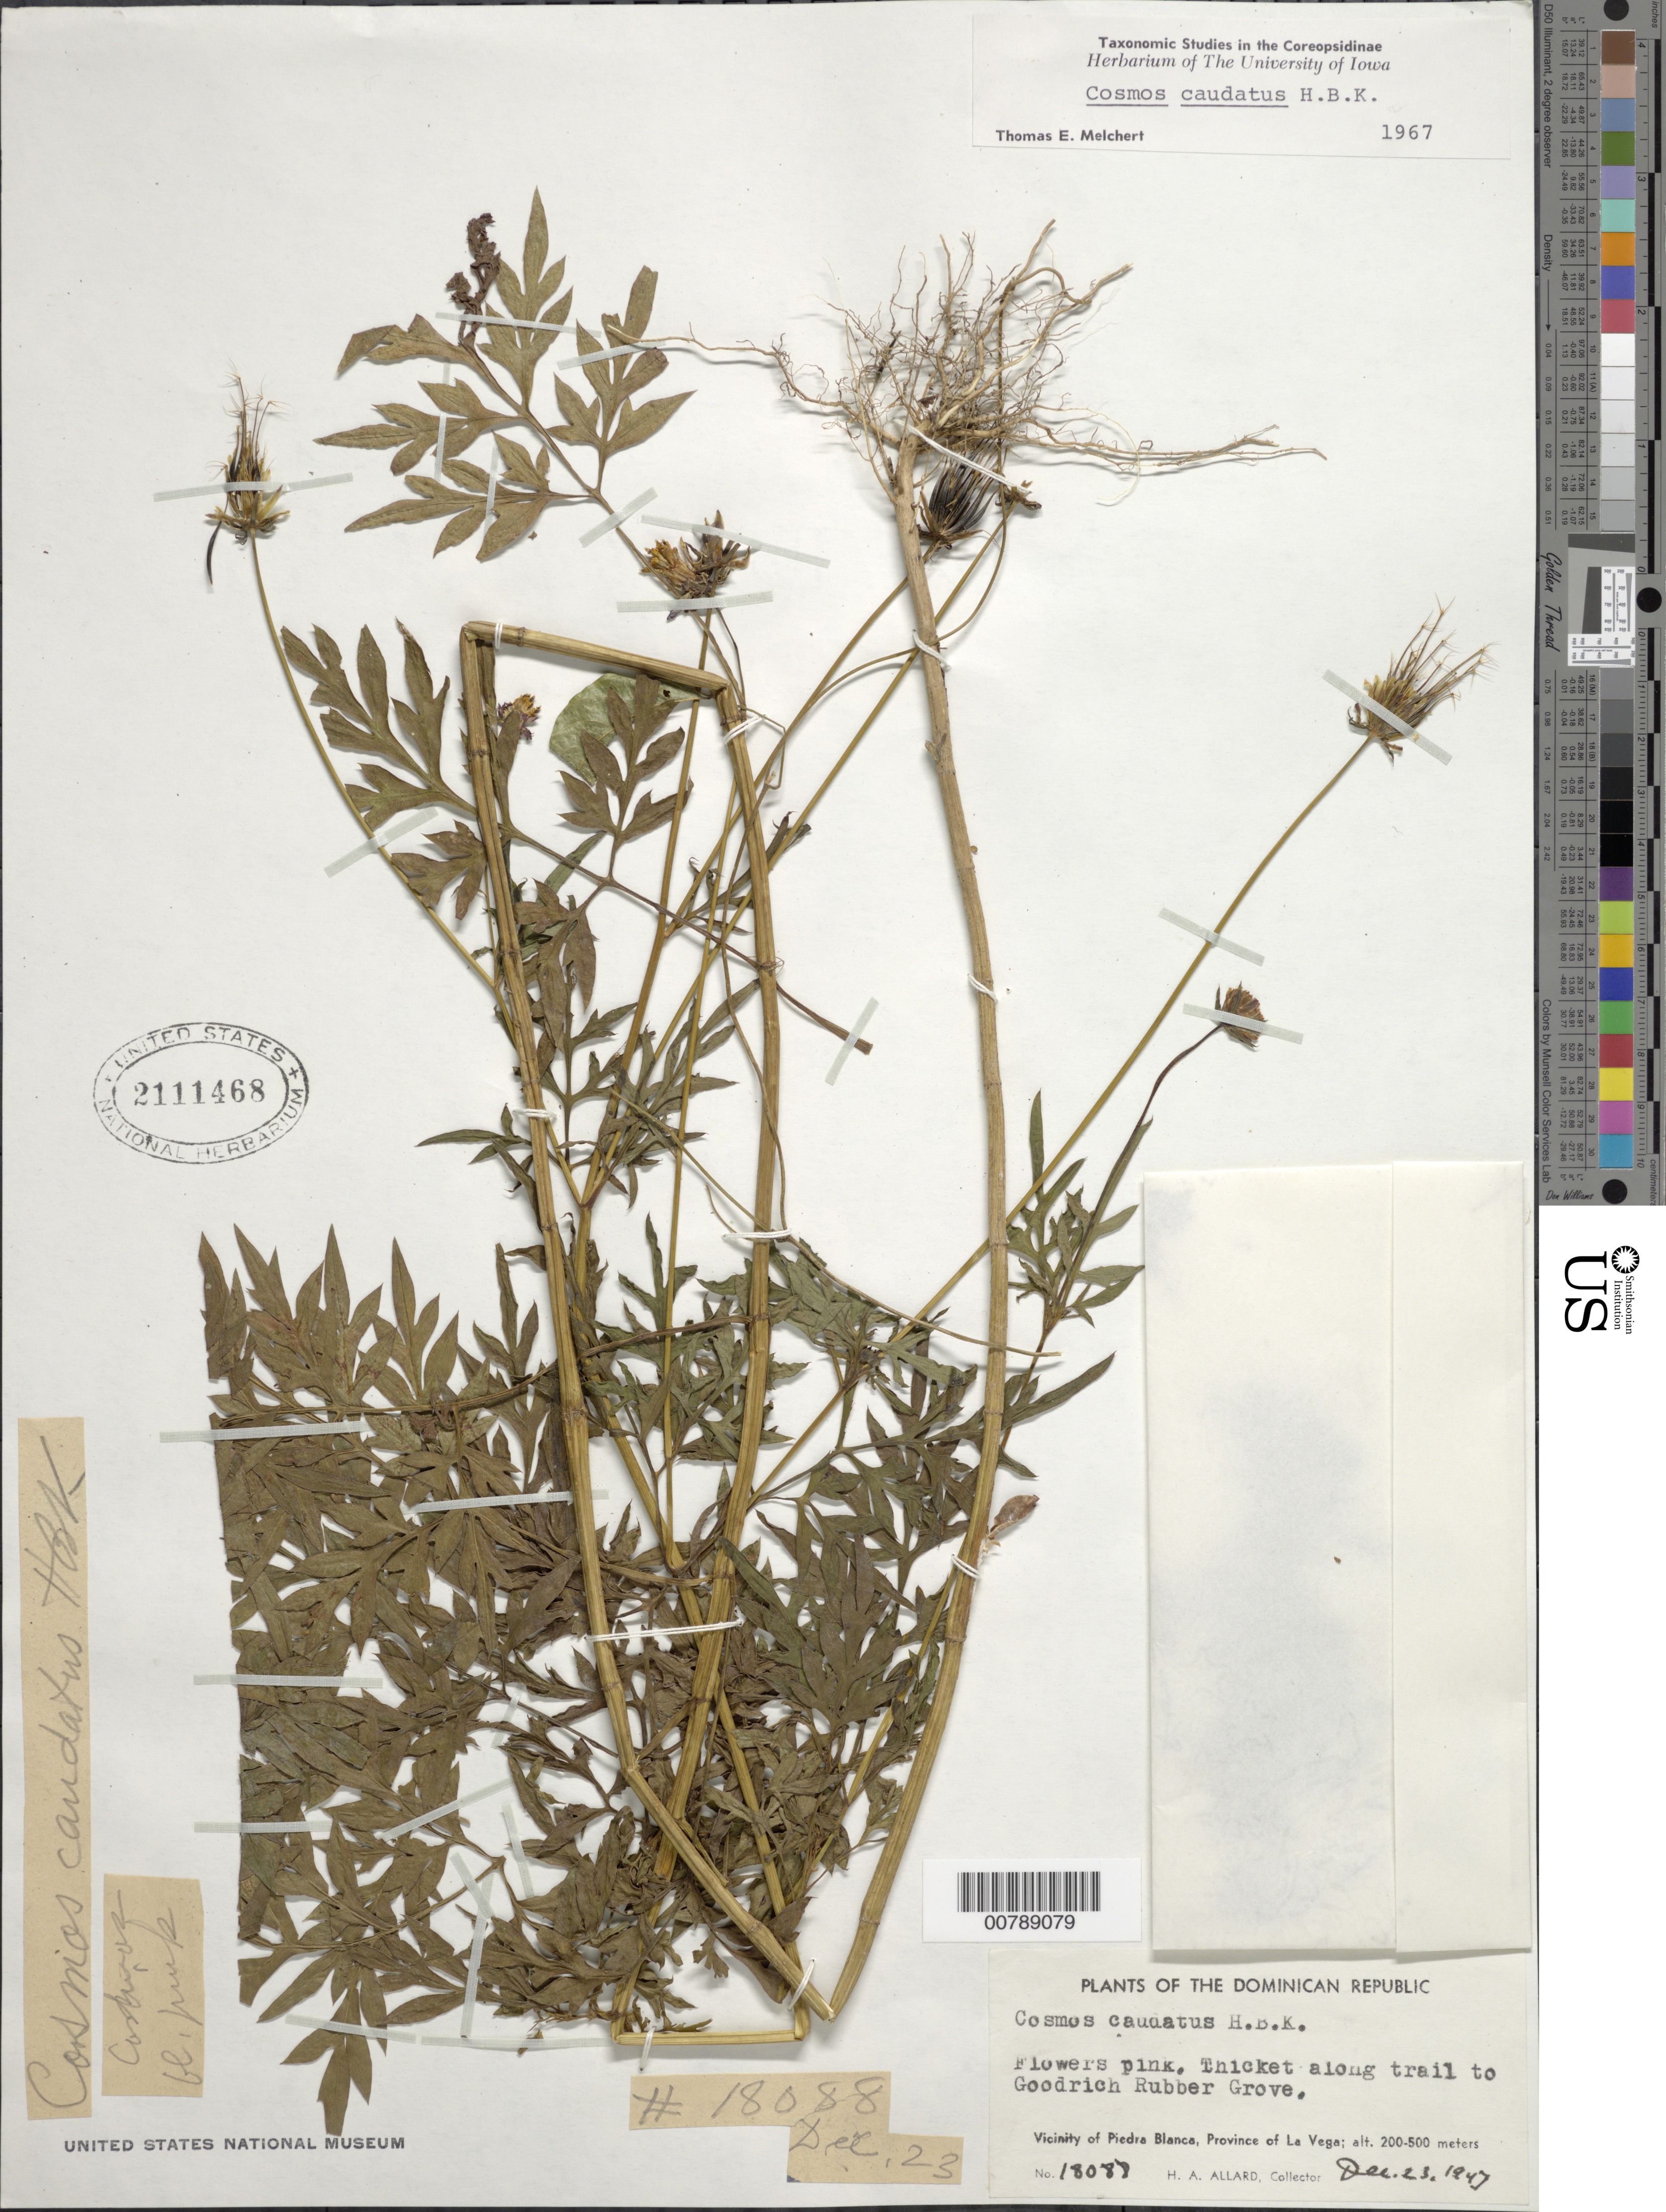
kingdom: Plantae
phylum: Tracheophyta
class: Magnoliopsida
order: Asterales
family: Asteraceae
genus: Cosmos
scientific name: Cosmos caudatus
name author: Kunth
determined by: Melchert, T. E.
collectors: H. A. Allard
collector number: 18088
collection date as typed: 23 Dec 1947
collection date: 1947-12-23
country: Dominican Republic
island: Hispaniola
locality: Vicinity of Piedra Blanca, province of La Vega. Thicket along trail to Goodrich Rubber Grove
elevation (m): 200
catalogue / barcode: US 2111468